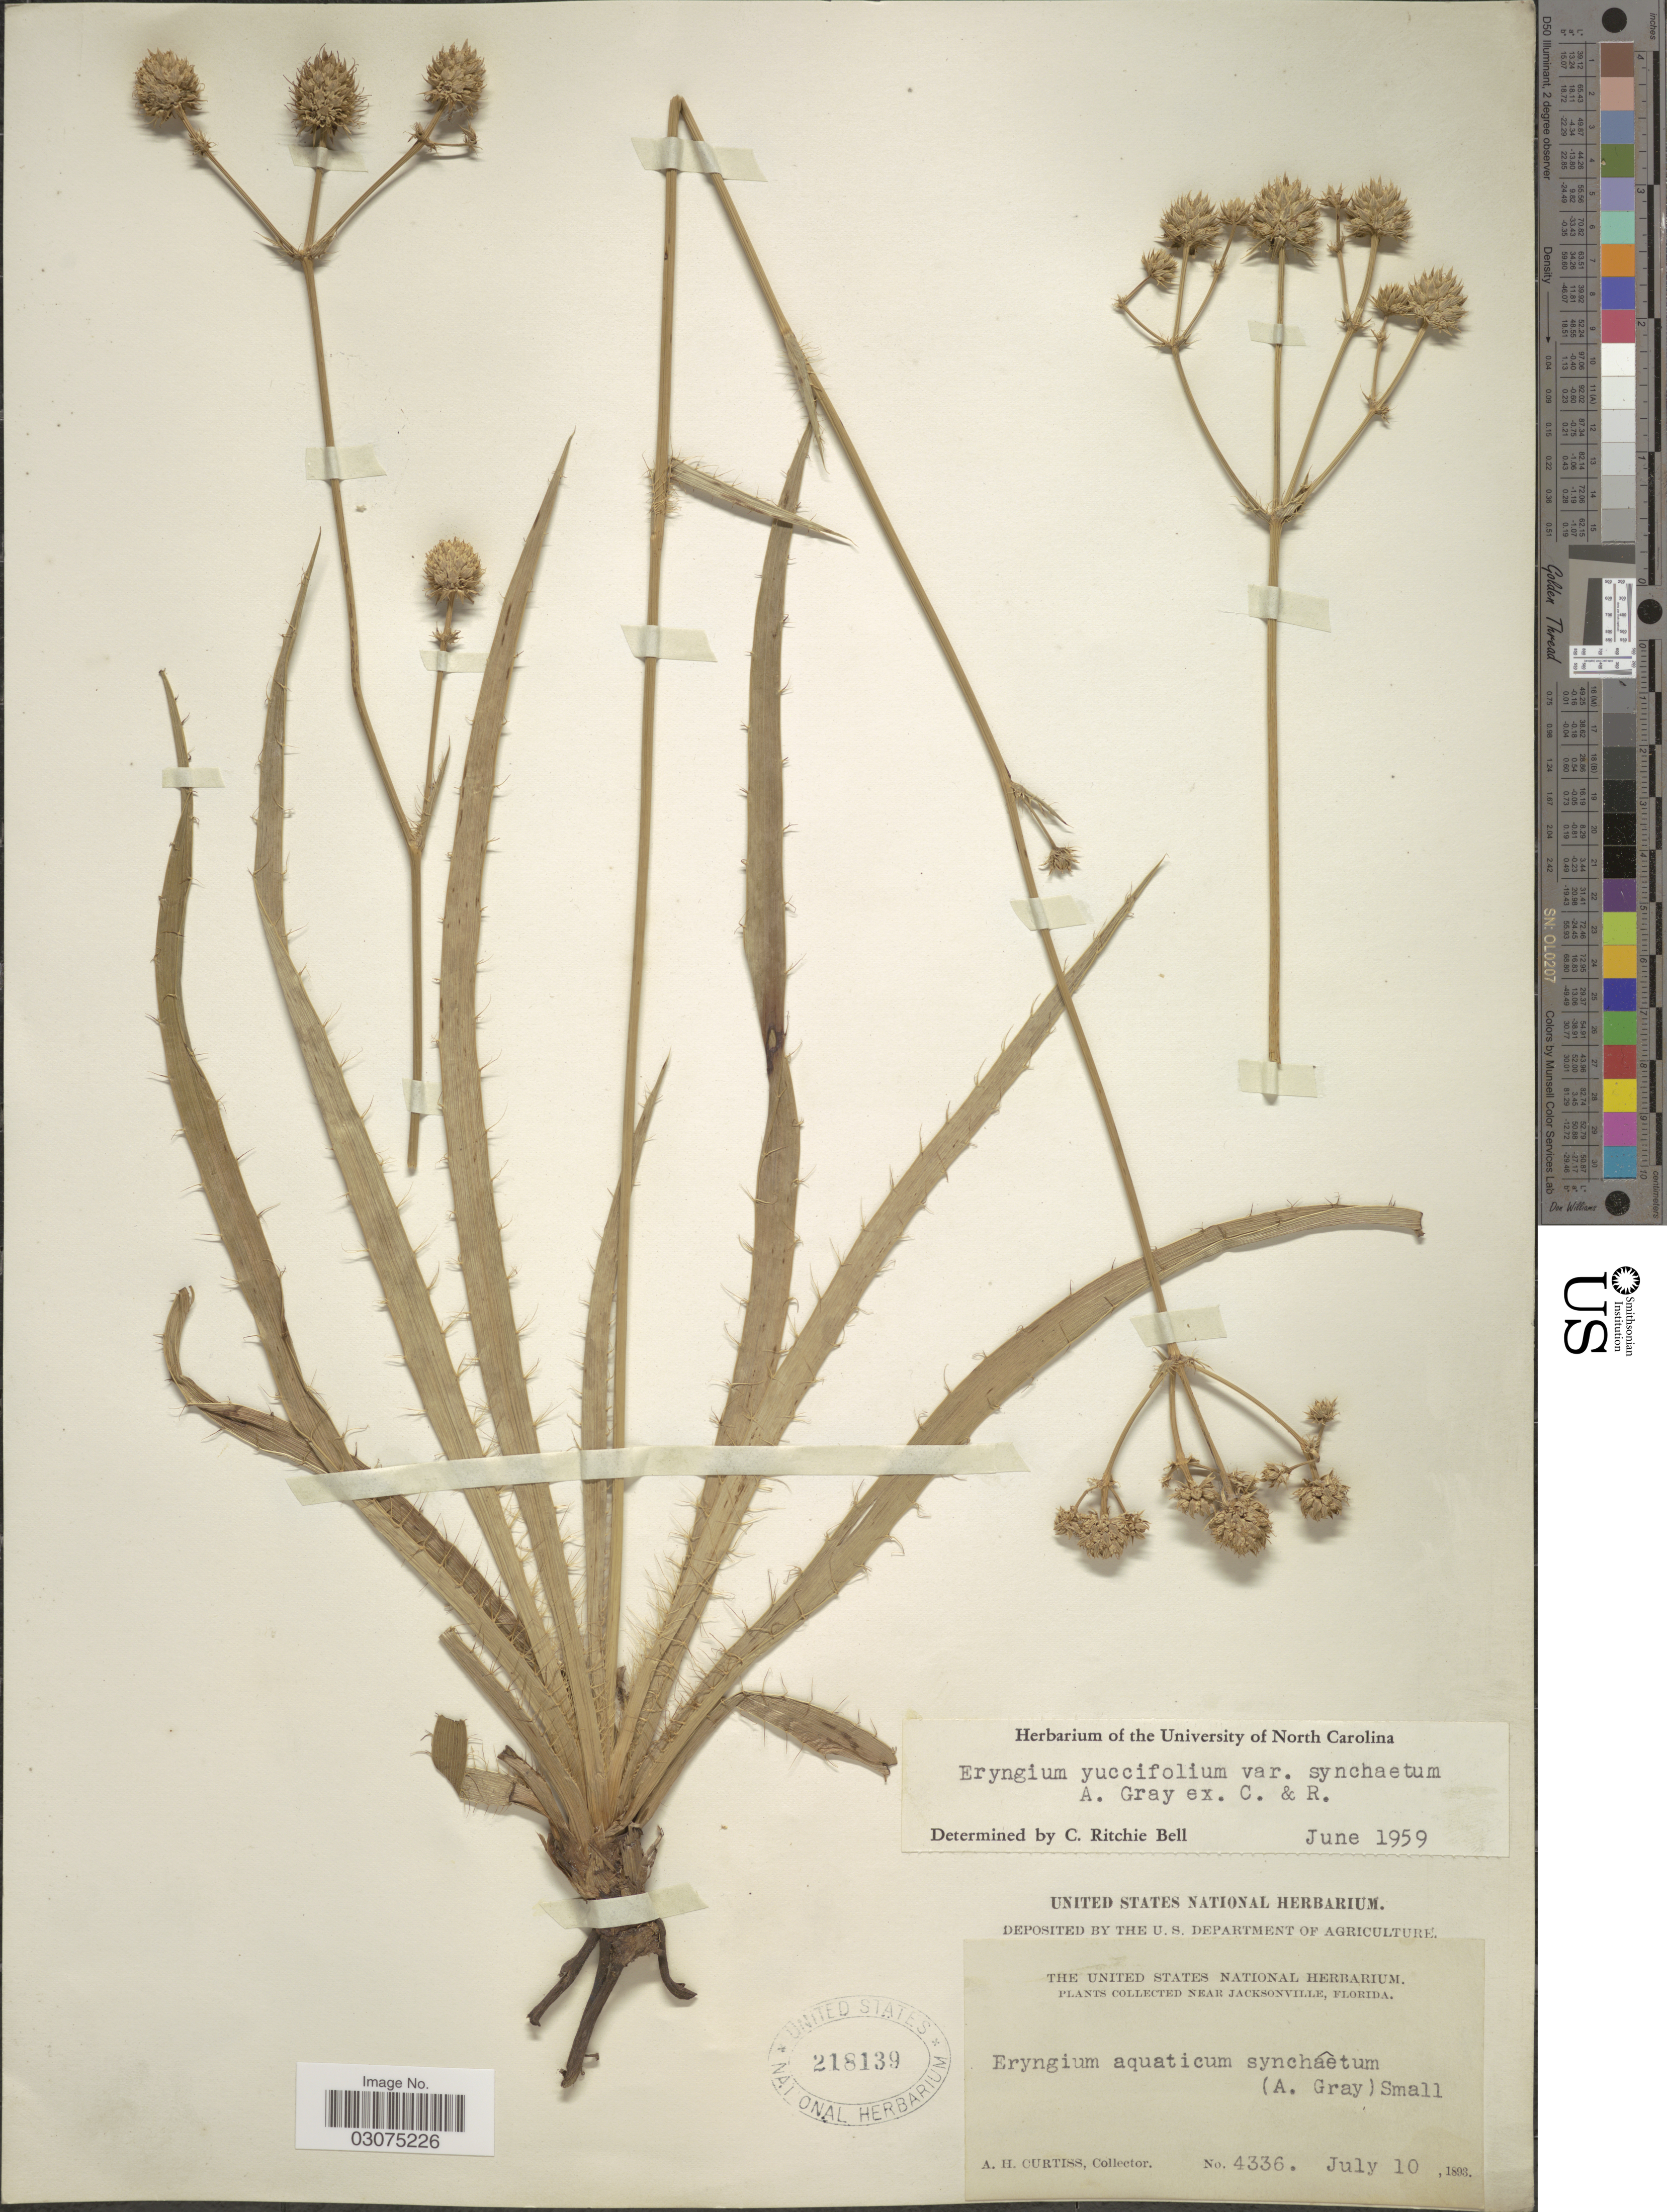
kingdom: Plantae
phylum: Tracheophyta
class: Magnoliopsida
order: Apiales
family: Apiaceae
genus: Eryngium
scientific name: Eryngium yuccifolium var. synchaetum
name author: A. Gray ex J.M. Coult. & Rose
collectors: A. H. Curtiss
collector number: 4336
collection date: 1893-07-10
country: United States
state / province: Florida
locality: Near Jacksonville.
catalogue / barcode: US 218139